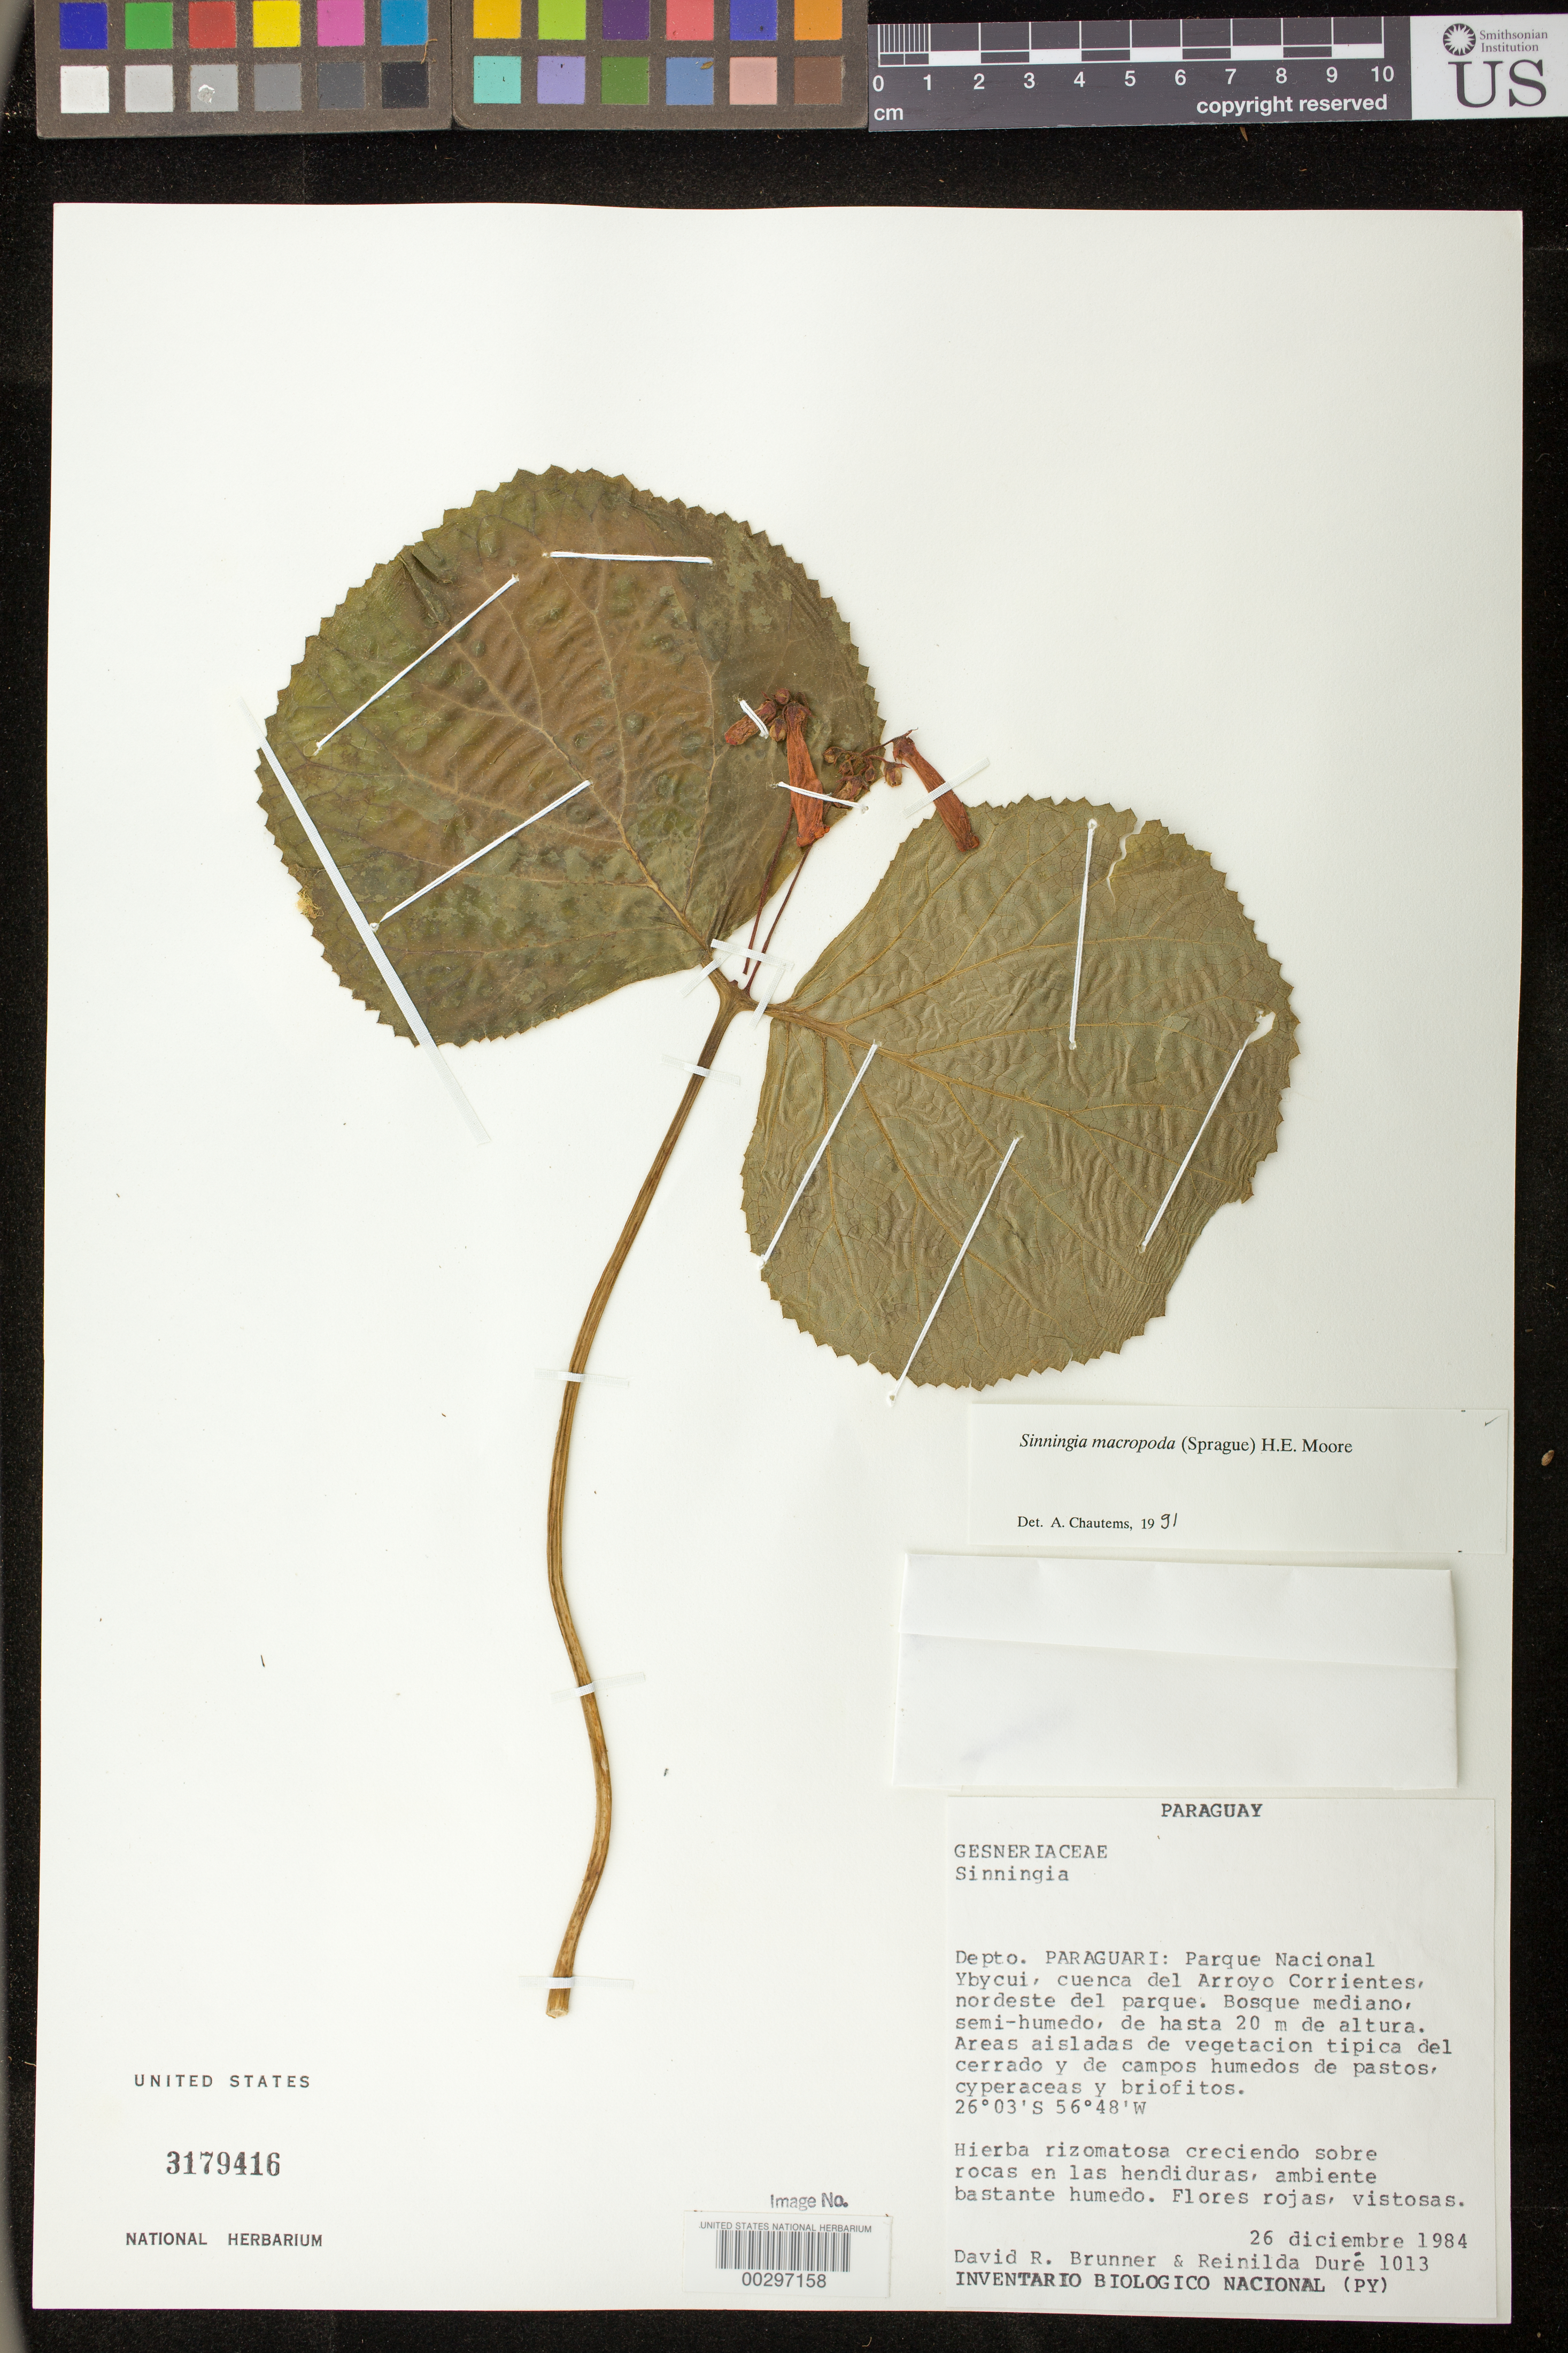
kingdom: Plantae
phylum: Tracheophyta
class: Magnoliopsida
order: Lamiales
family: Gesneriaceae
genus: Sinningia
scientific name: Sinningia macropoda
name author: (Sprague) H.E. Moore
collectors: D. R. Brunner & R. Duré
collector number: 1013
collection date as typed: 26 Dec 1984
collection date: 1984-12-26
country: Paraguay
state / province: Paraguarí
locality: Ybytu National Park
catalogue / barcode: US 3179416